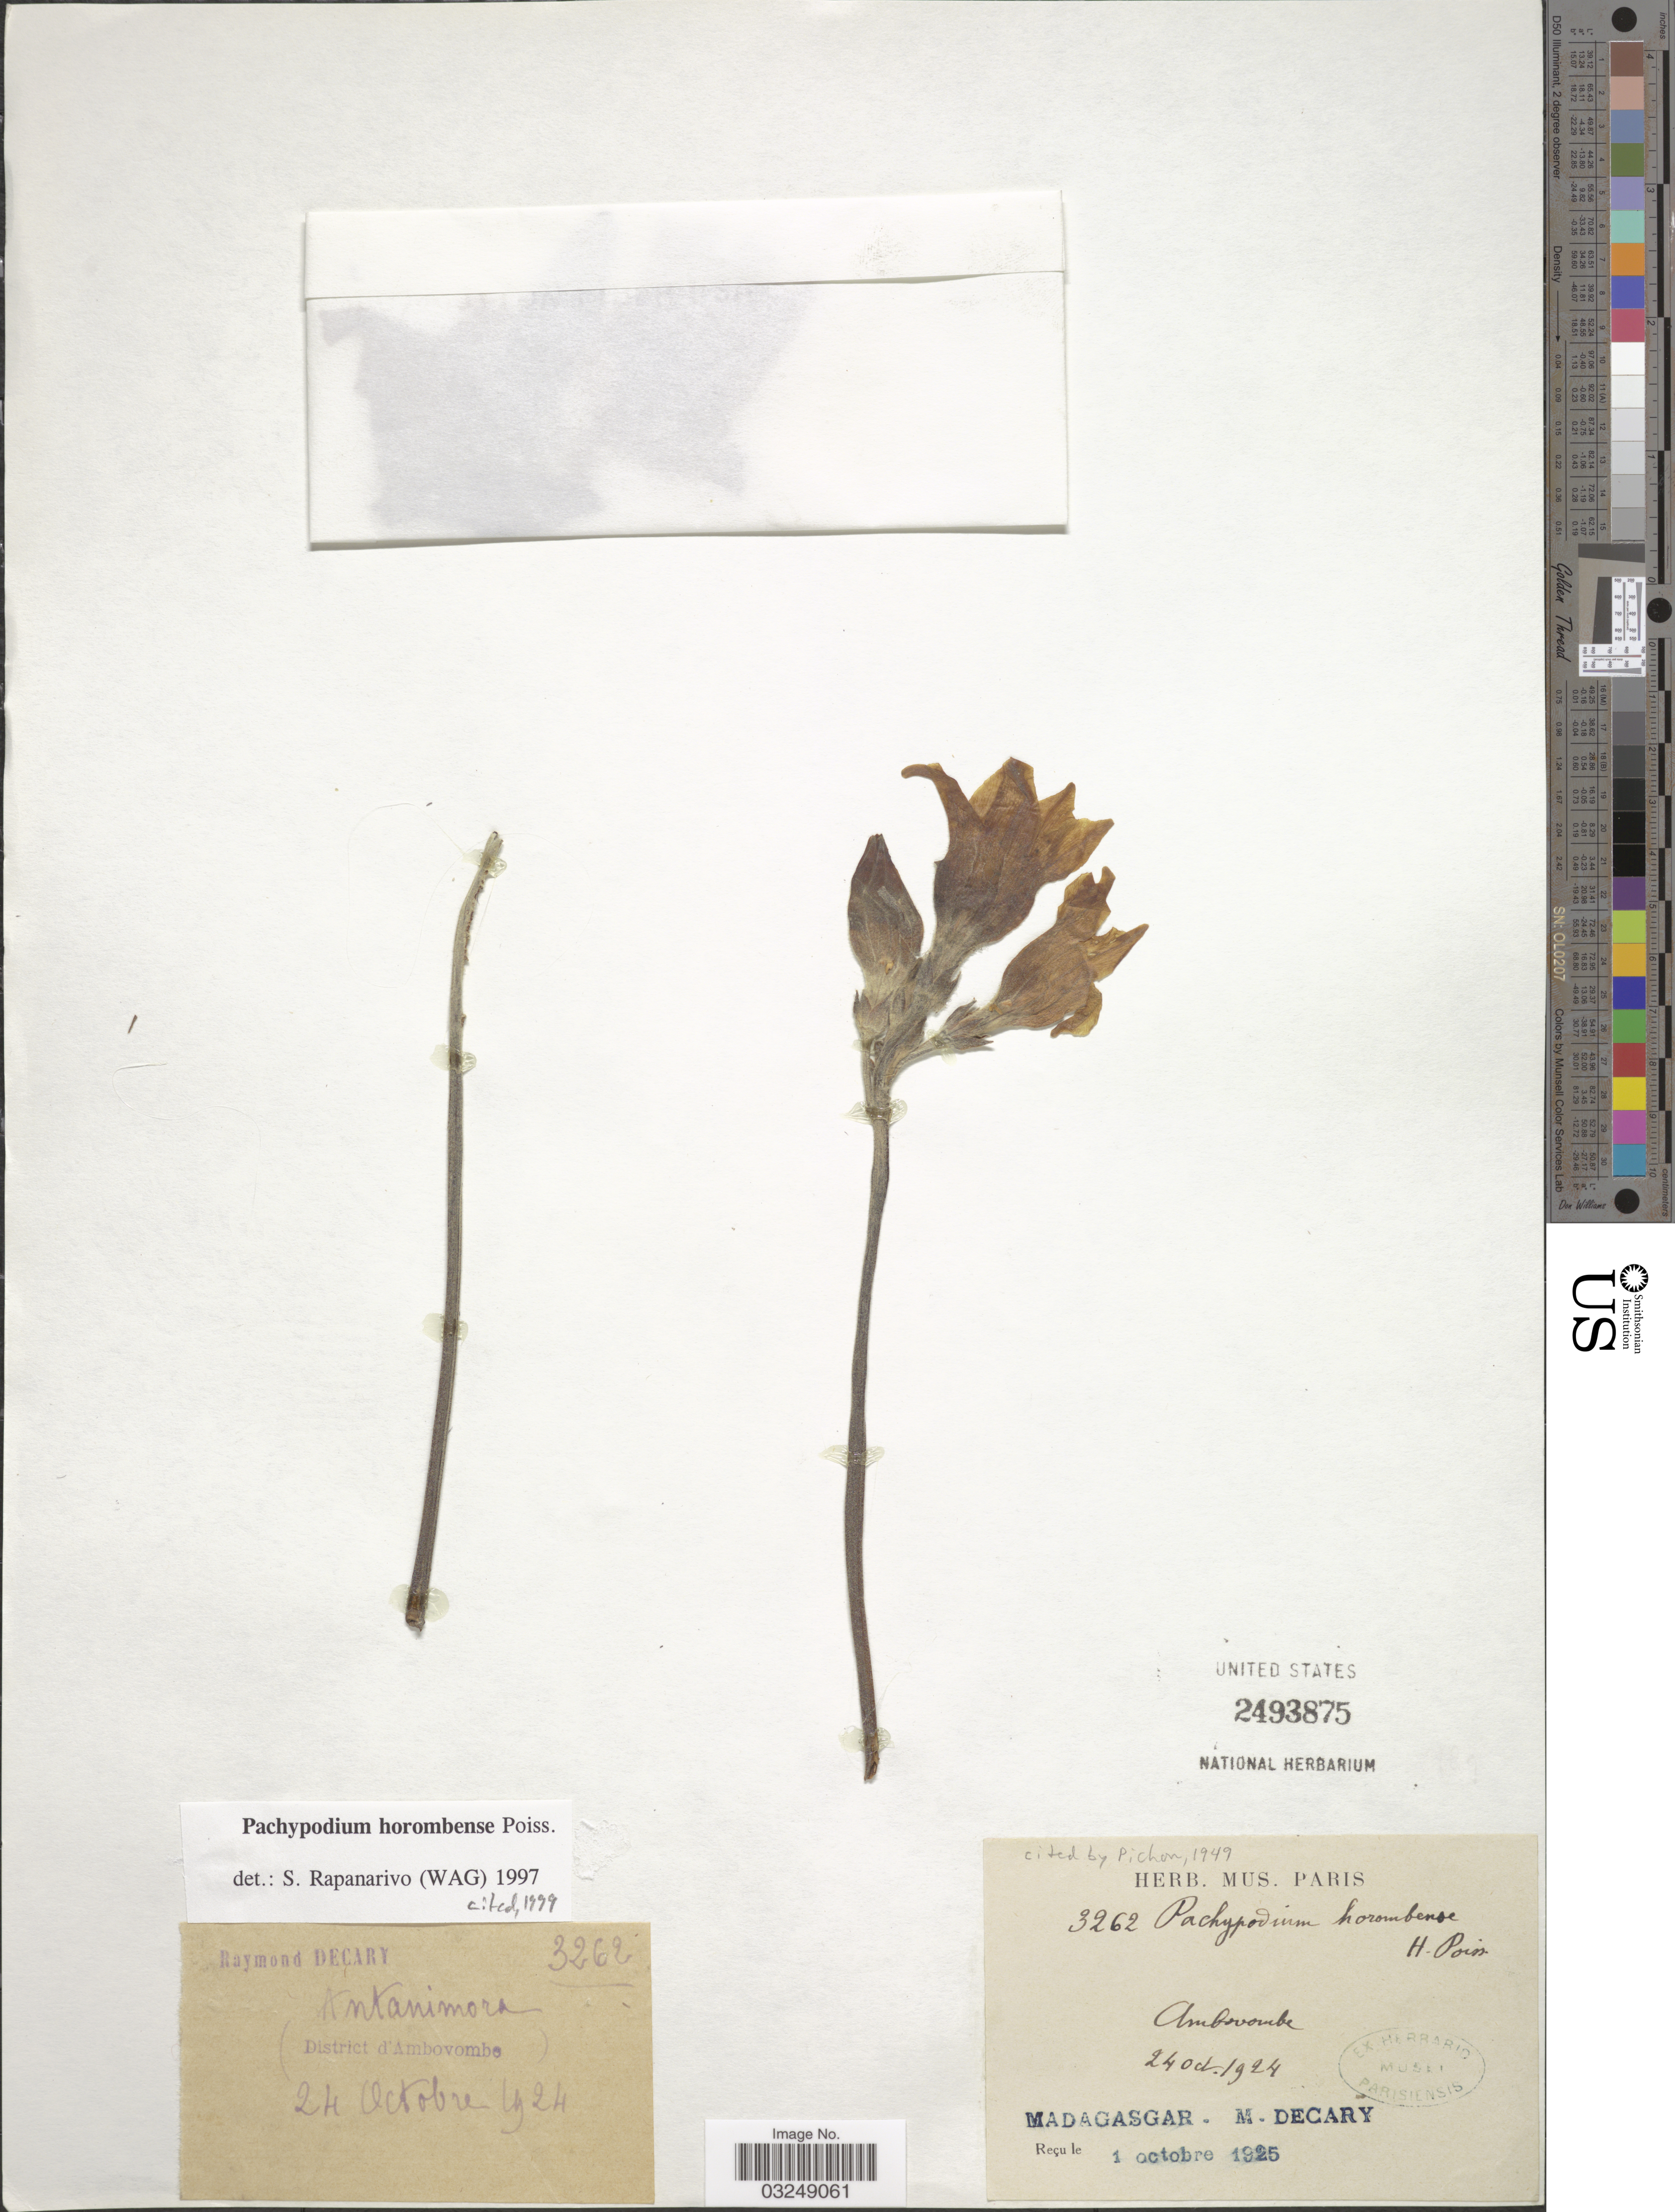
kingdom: Plantae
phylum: Tracheophyta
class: Magnoliopsida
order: Gentianales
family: Apocynaceae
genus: Pachypodium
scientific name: Pachypodium horombense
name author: Poiss.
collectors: R. Decary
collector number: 3262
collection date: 1924-10-24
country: Madagascar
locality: Antanimora (District d'Ambovombe).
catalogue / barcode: US 2493875